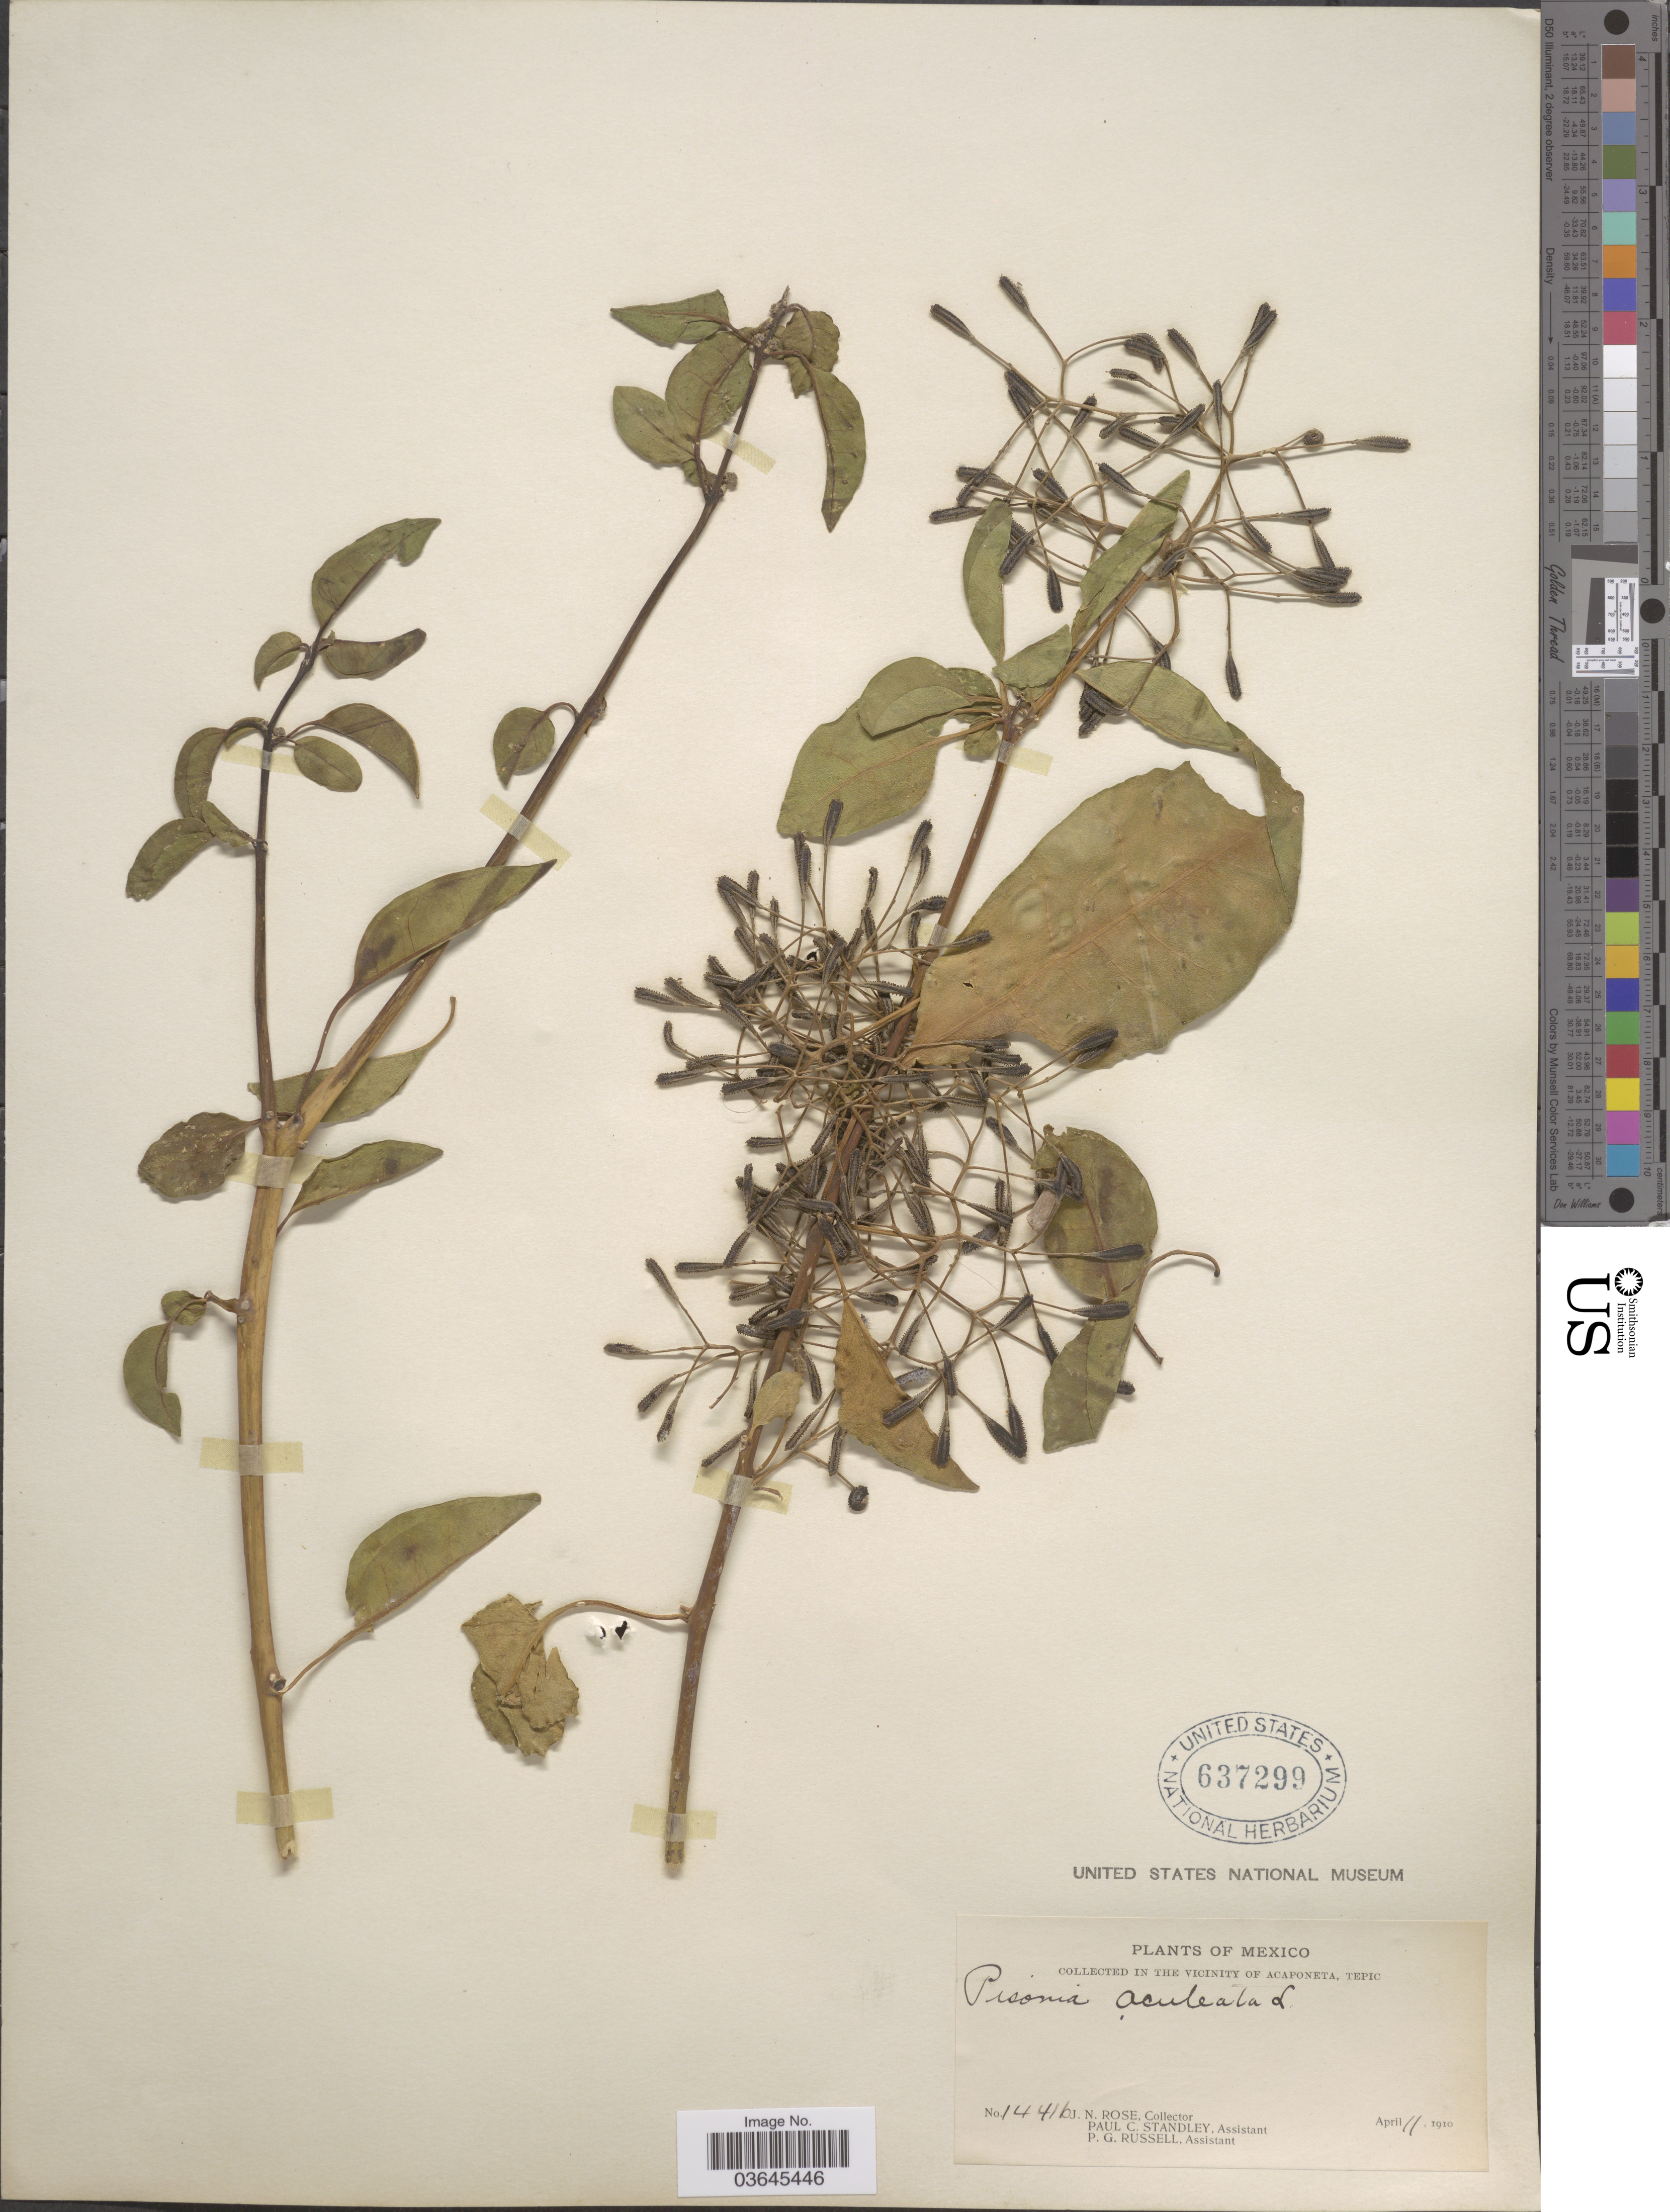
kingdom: Plantae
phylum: Tracheophyta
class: Magnoliopsida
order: Caryophyllales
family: Nyctaginaceae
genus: Pisonia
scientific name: Pisonia aculeata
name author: L.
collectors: J. N. Rose, P. C. Standley & P. G. Russell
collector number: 14416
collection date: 1910-04-11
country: Mexico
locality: The vicinity of Acaponeta, Tepic.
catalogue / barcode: US 637299